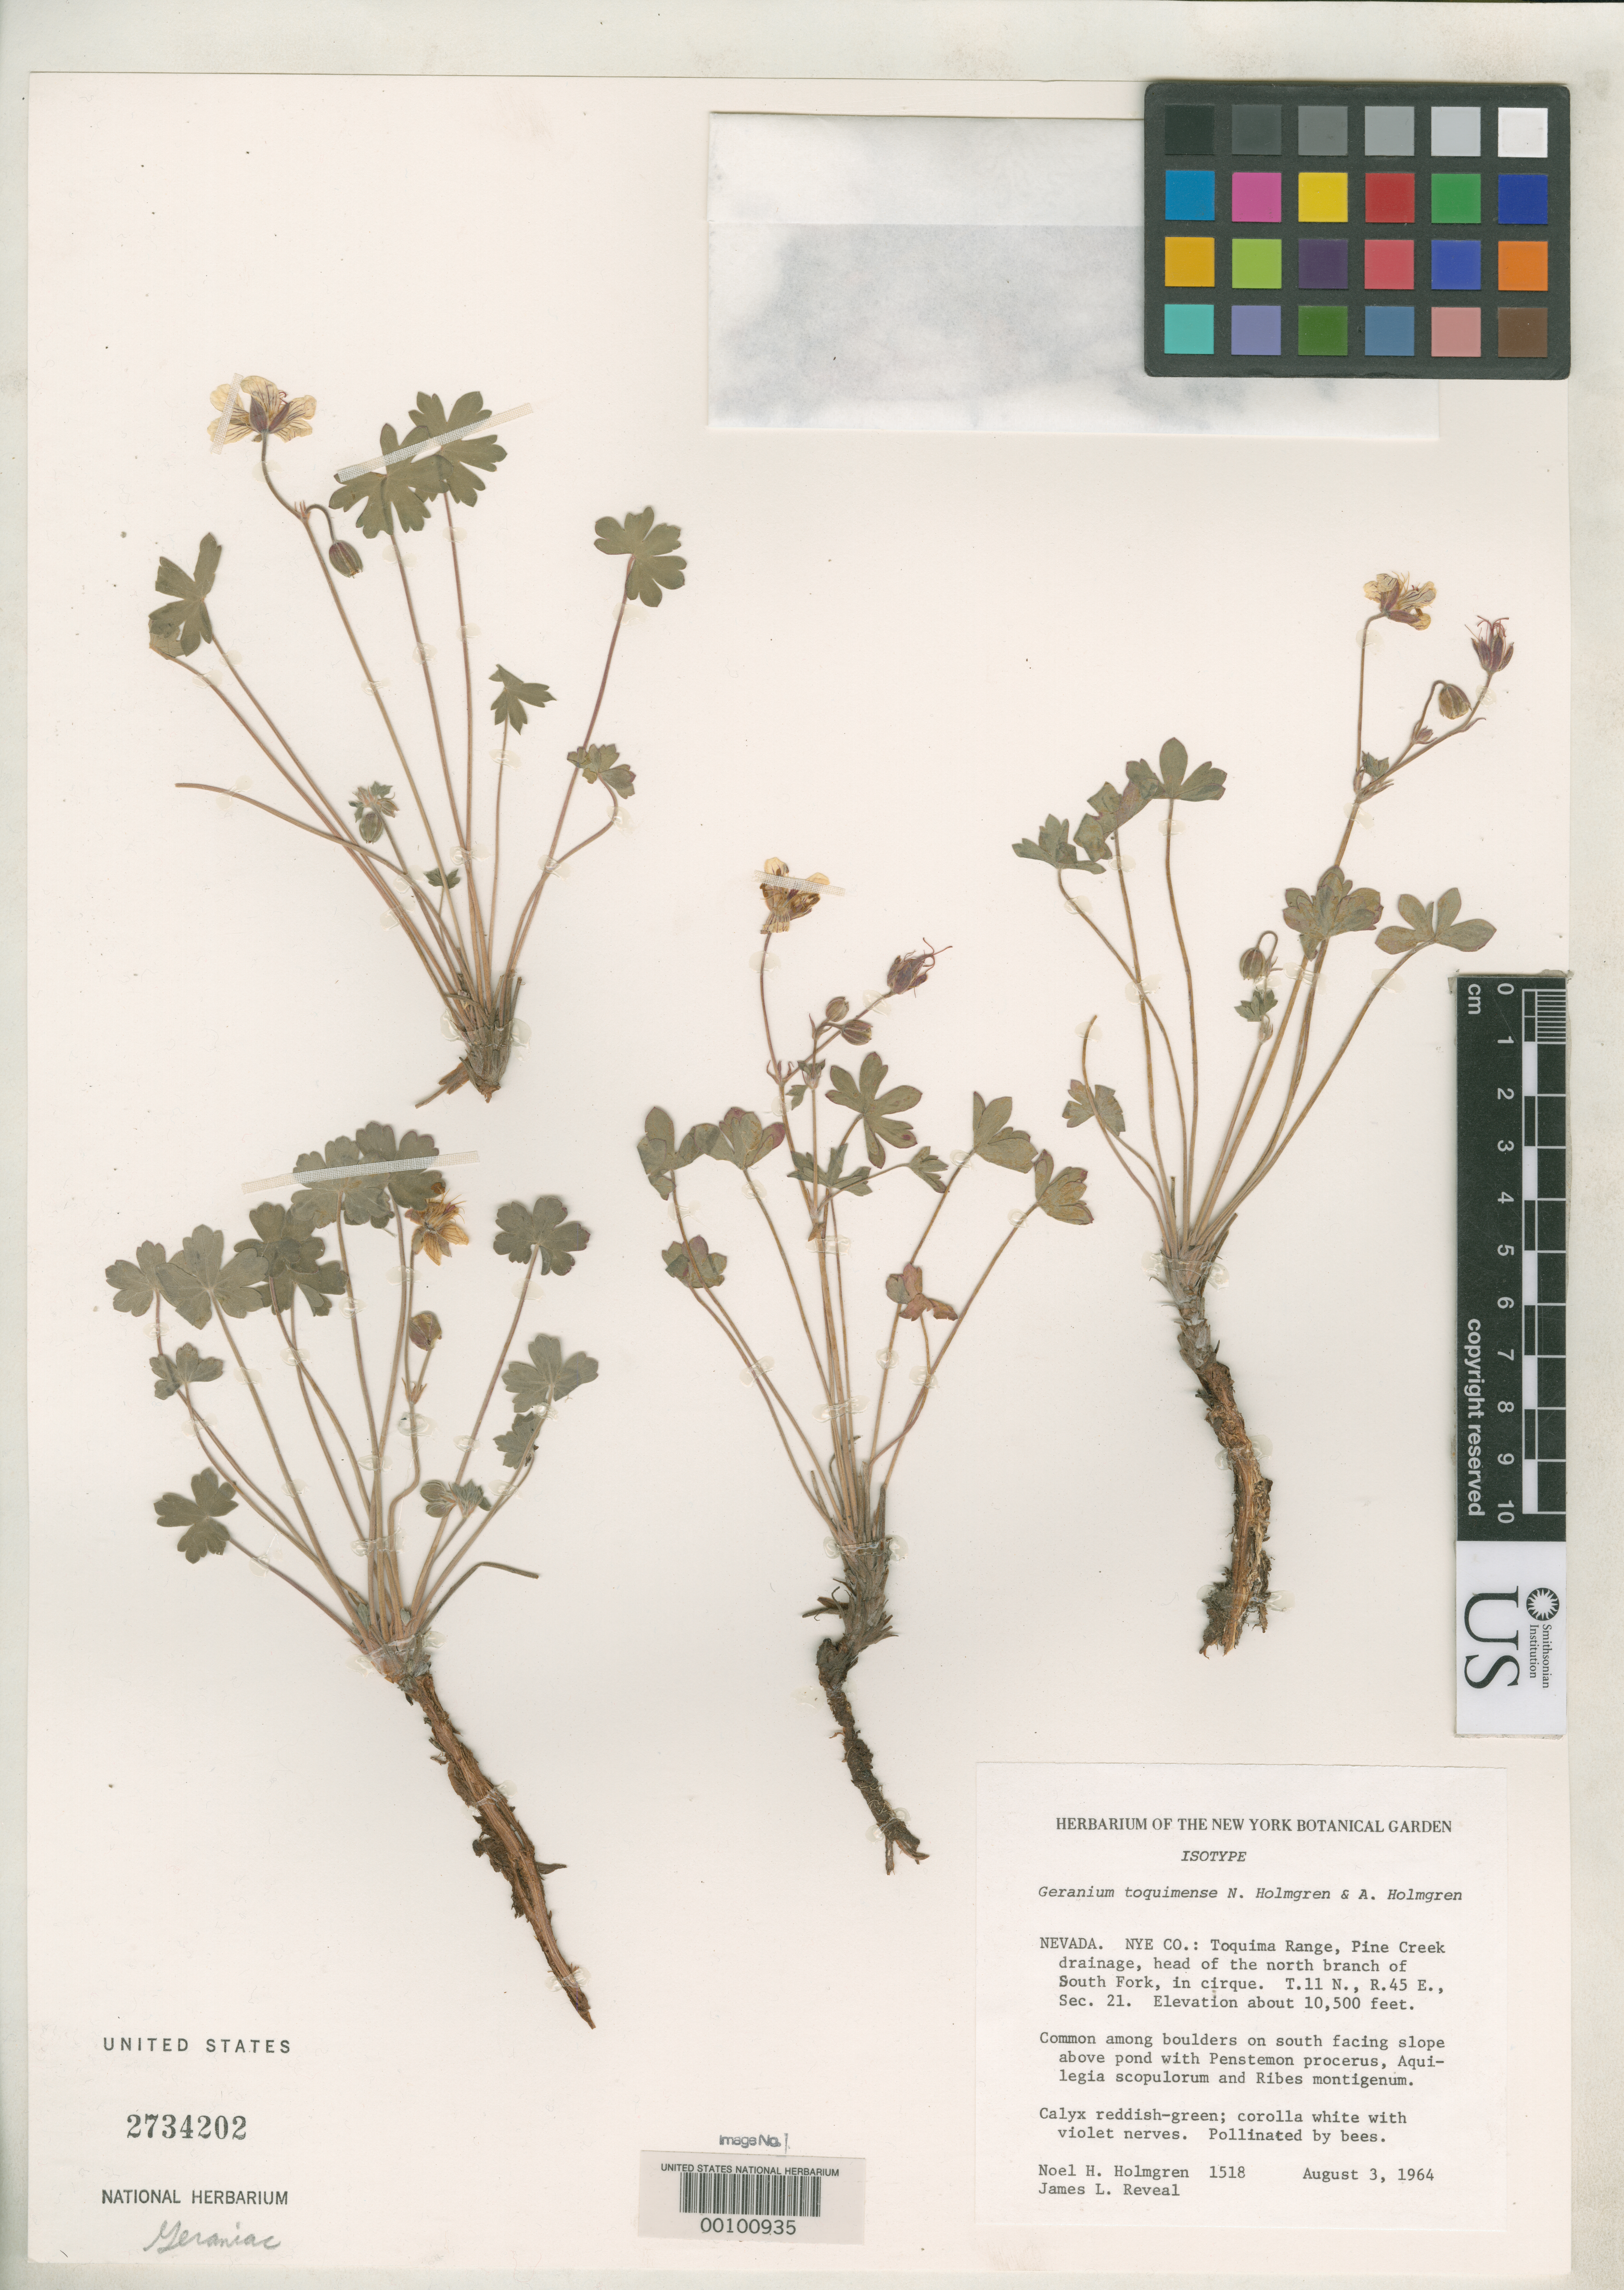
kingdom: Plantae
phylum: Tracheophyta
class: Magnoliopsida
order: Geraniales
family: Geraniaceae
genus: Geranium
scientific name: Geranium toquimense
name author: N.H. Holmgren & A.H. Holmgren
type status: Isotype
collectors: N. H. Holmgren & J. L. Reveal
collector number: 1518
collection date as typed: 03 Aug 1964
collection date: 1964-08-03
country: United States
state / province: Nevada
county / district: Nye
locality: Toquima range, Pine Creek Drainage.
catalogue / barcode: US 2734202